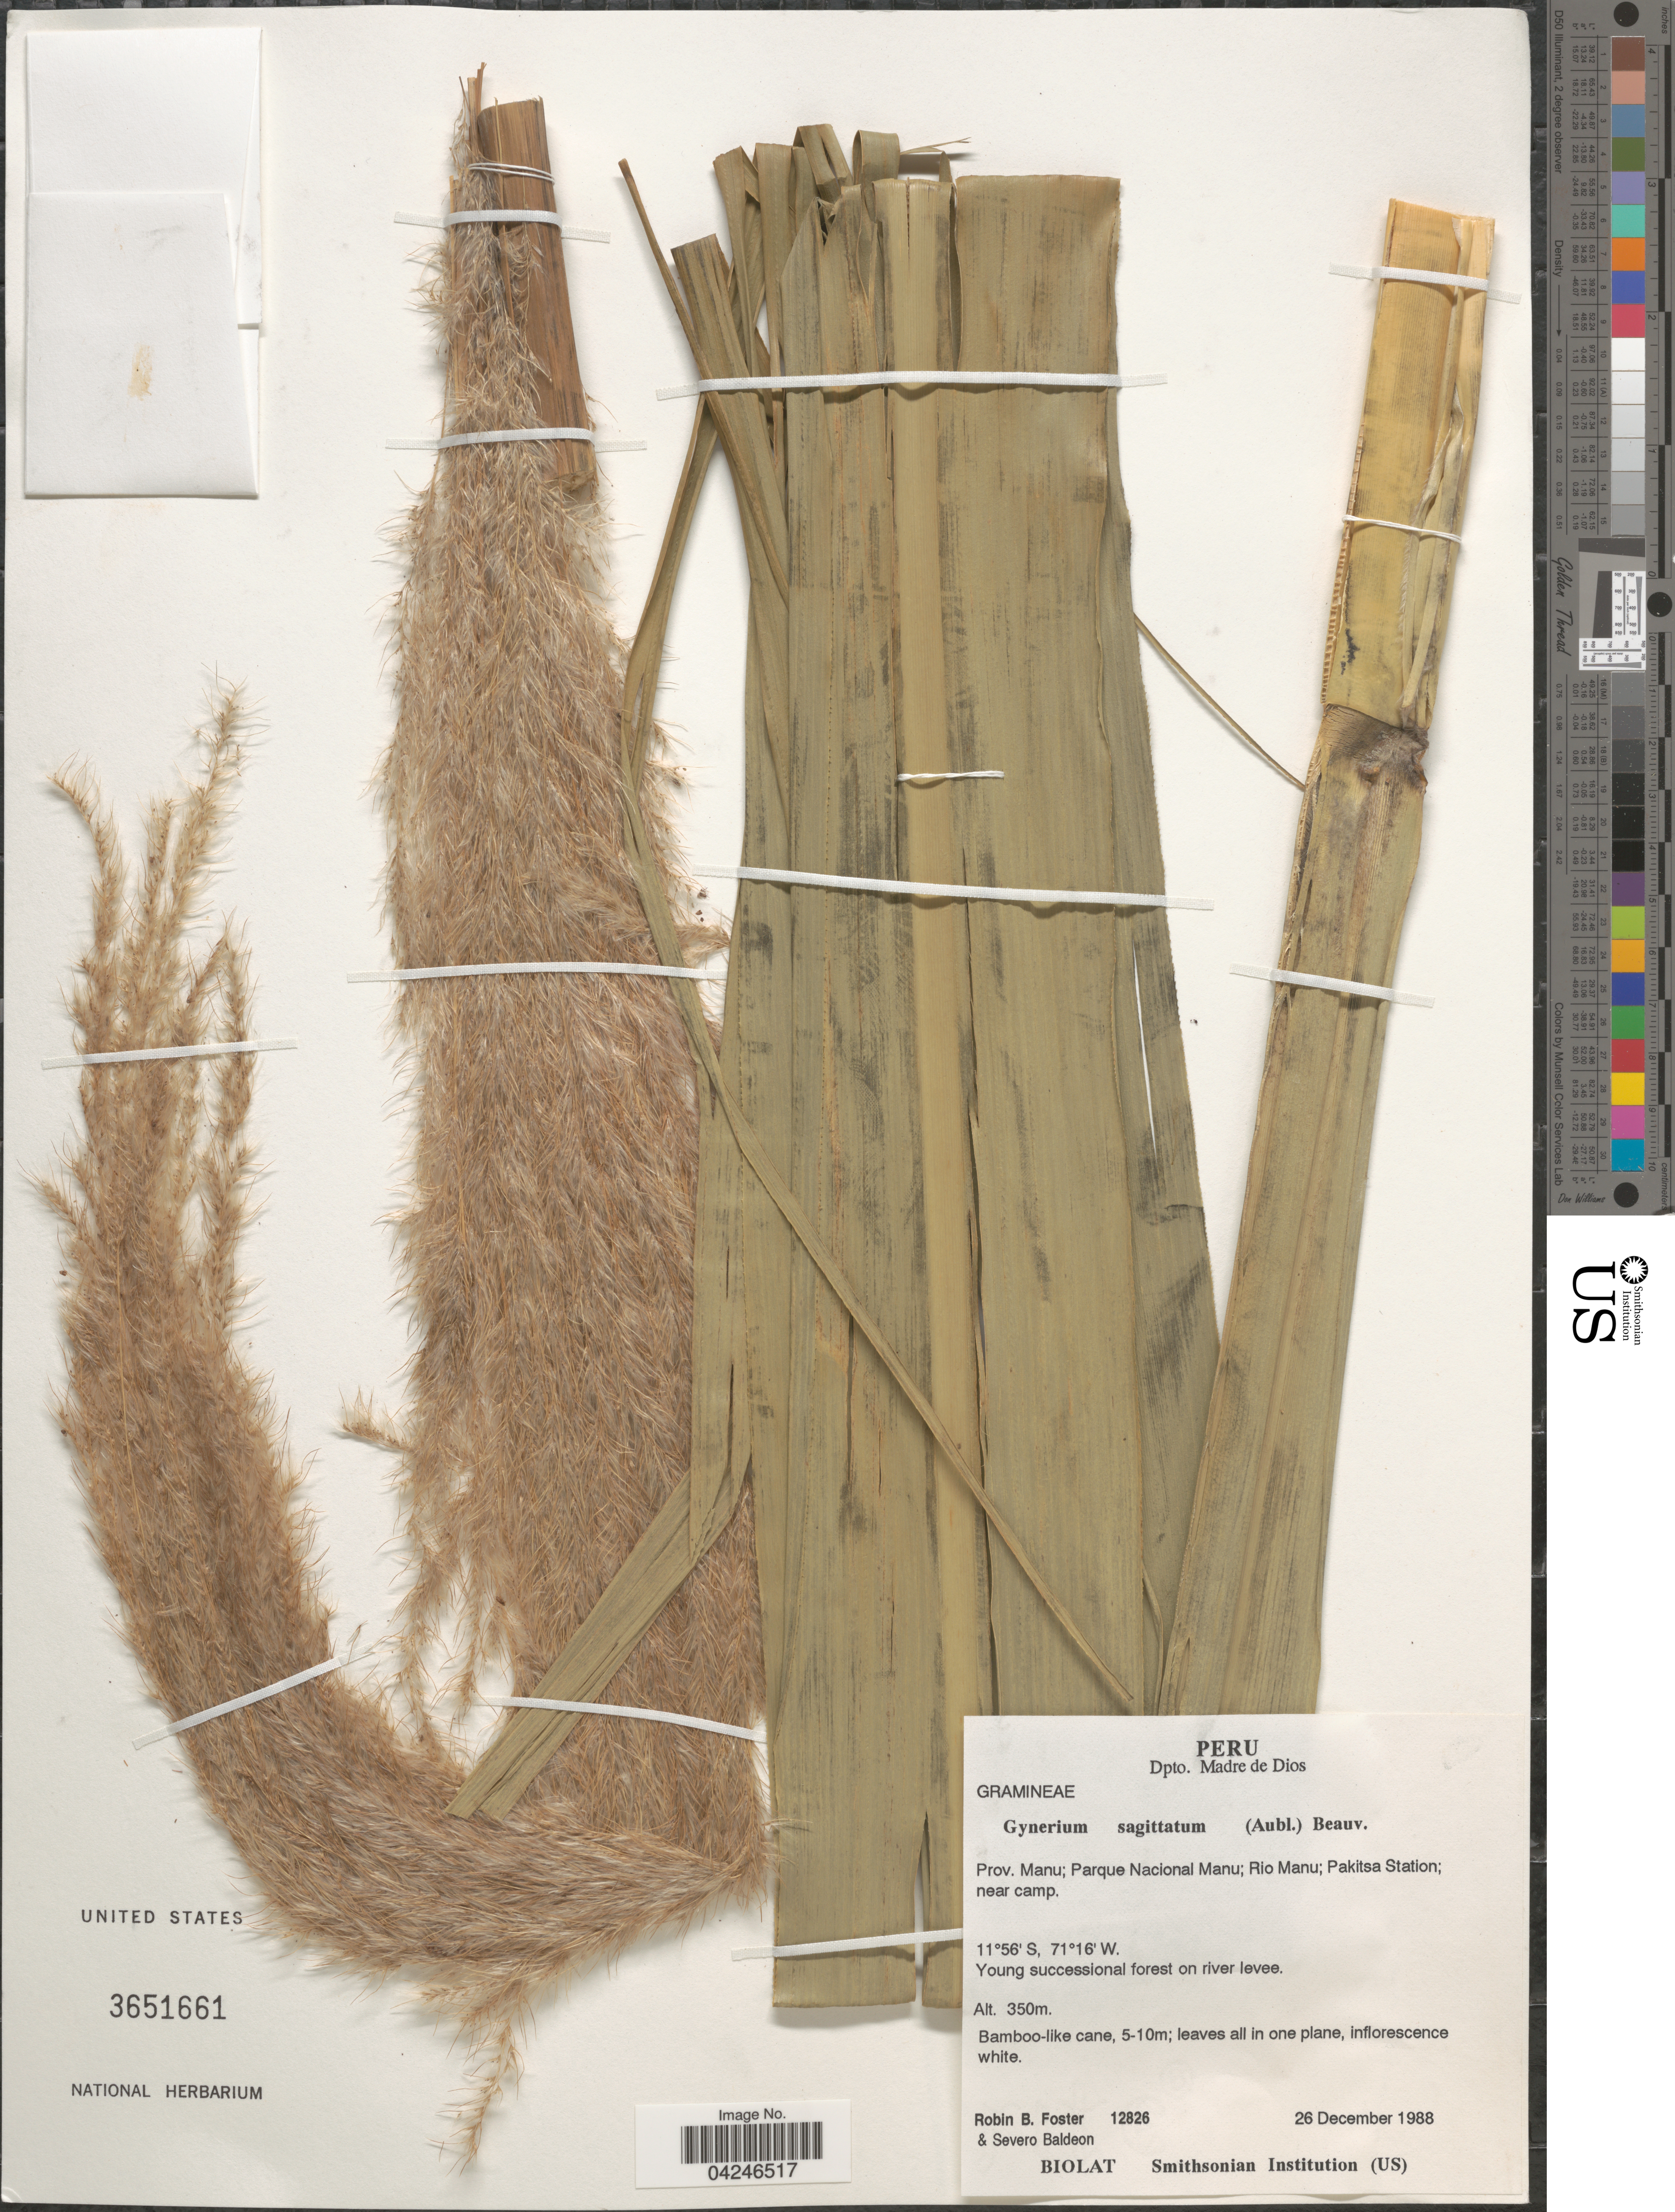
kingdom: Plantae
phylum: Tracheophyta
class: Liliopsida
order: Poales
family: Poaceae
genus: Gynerium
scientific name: Gynerium sagittatum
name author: (Aubl.) P. Beauv.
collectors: R. B. Foster & S. Baldeon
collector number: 12826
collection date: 1988-12-26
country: Peru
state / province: Madre de Dios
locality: Dpto. Madre de Dios. Prov. Manu; Parque Nacional Manu; Rio Manu; Pakitsa Station; near camp.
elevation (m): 350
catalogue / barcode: US 3651661